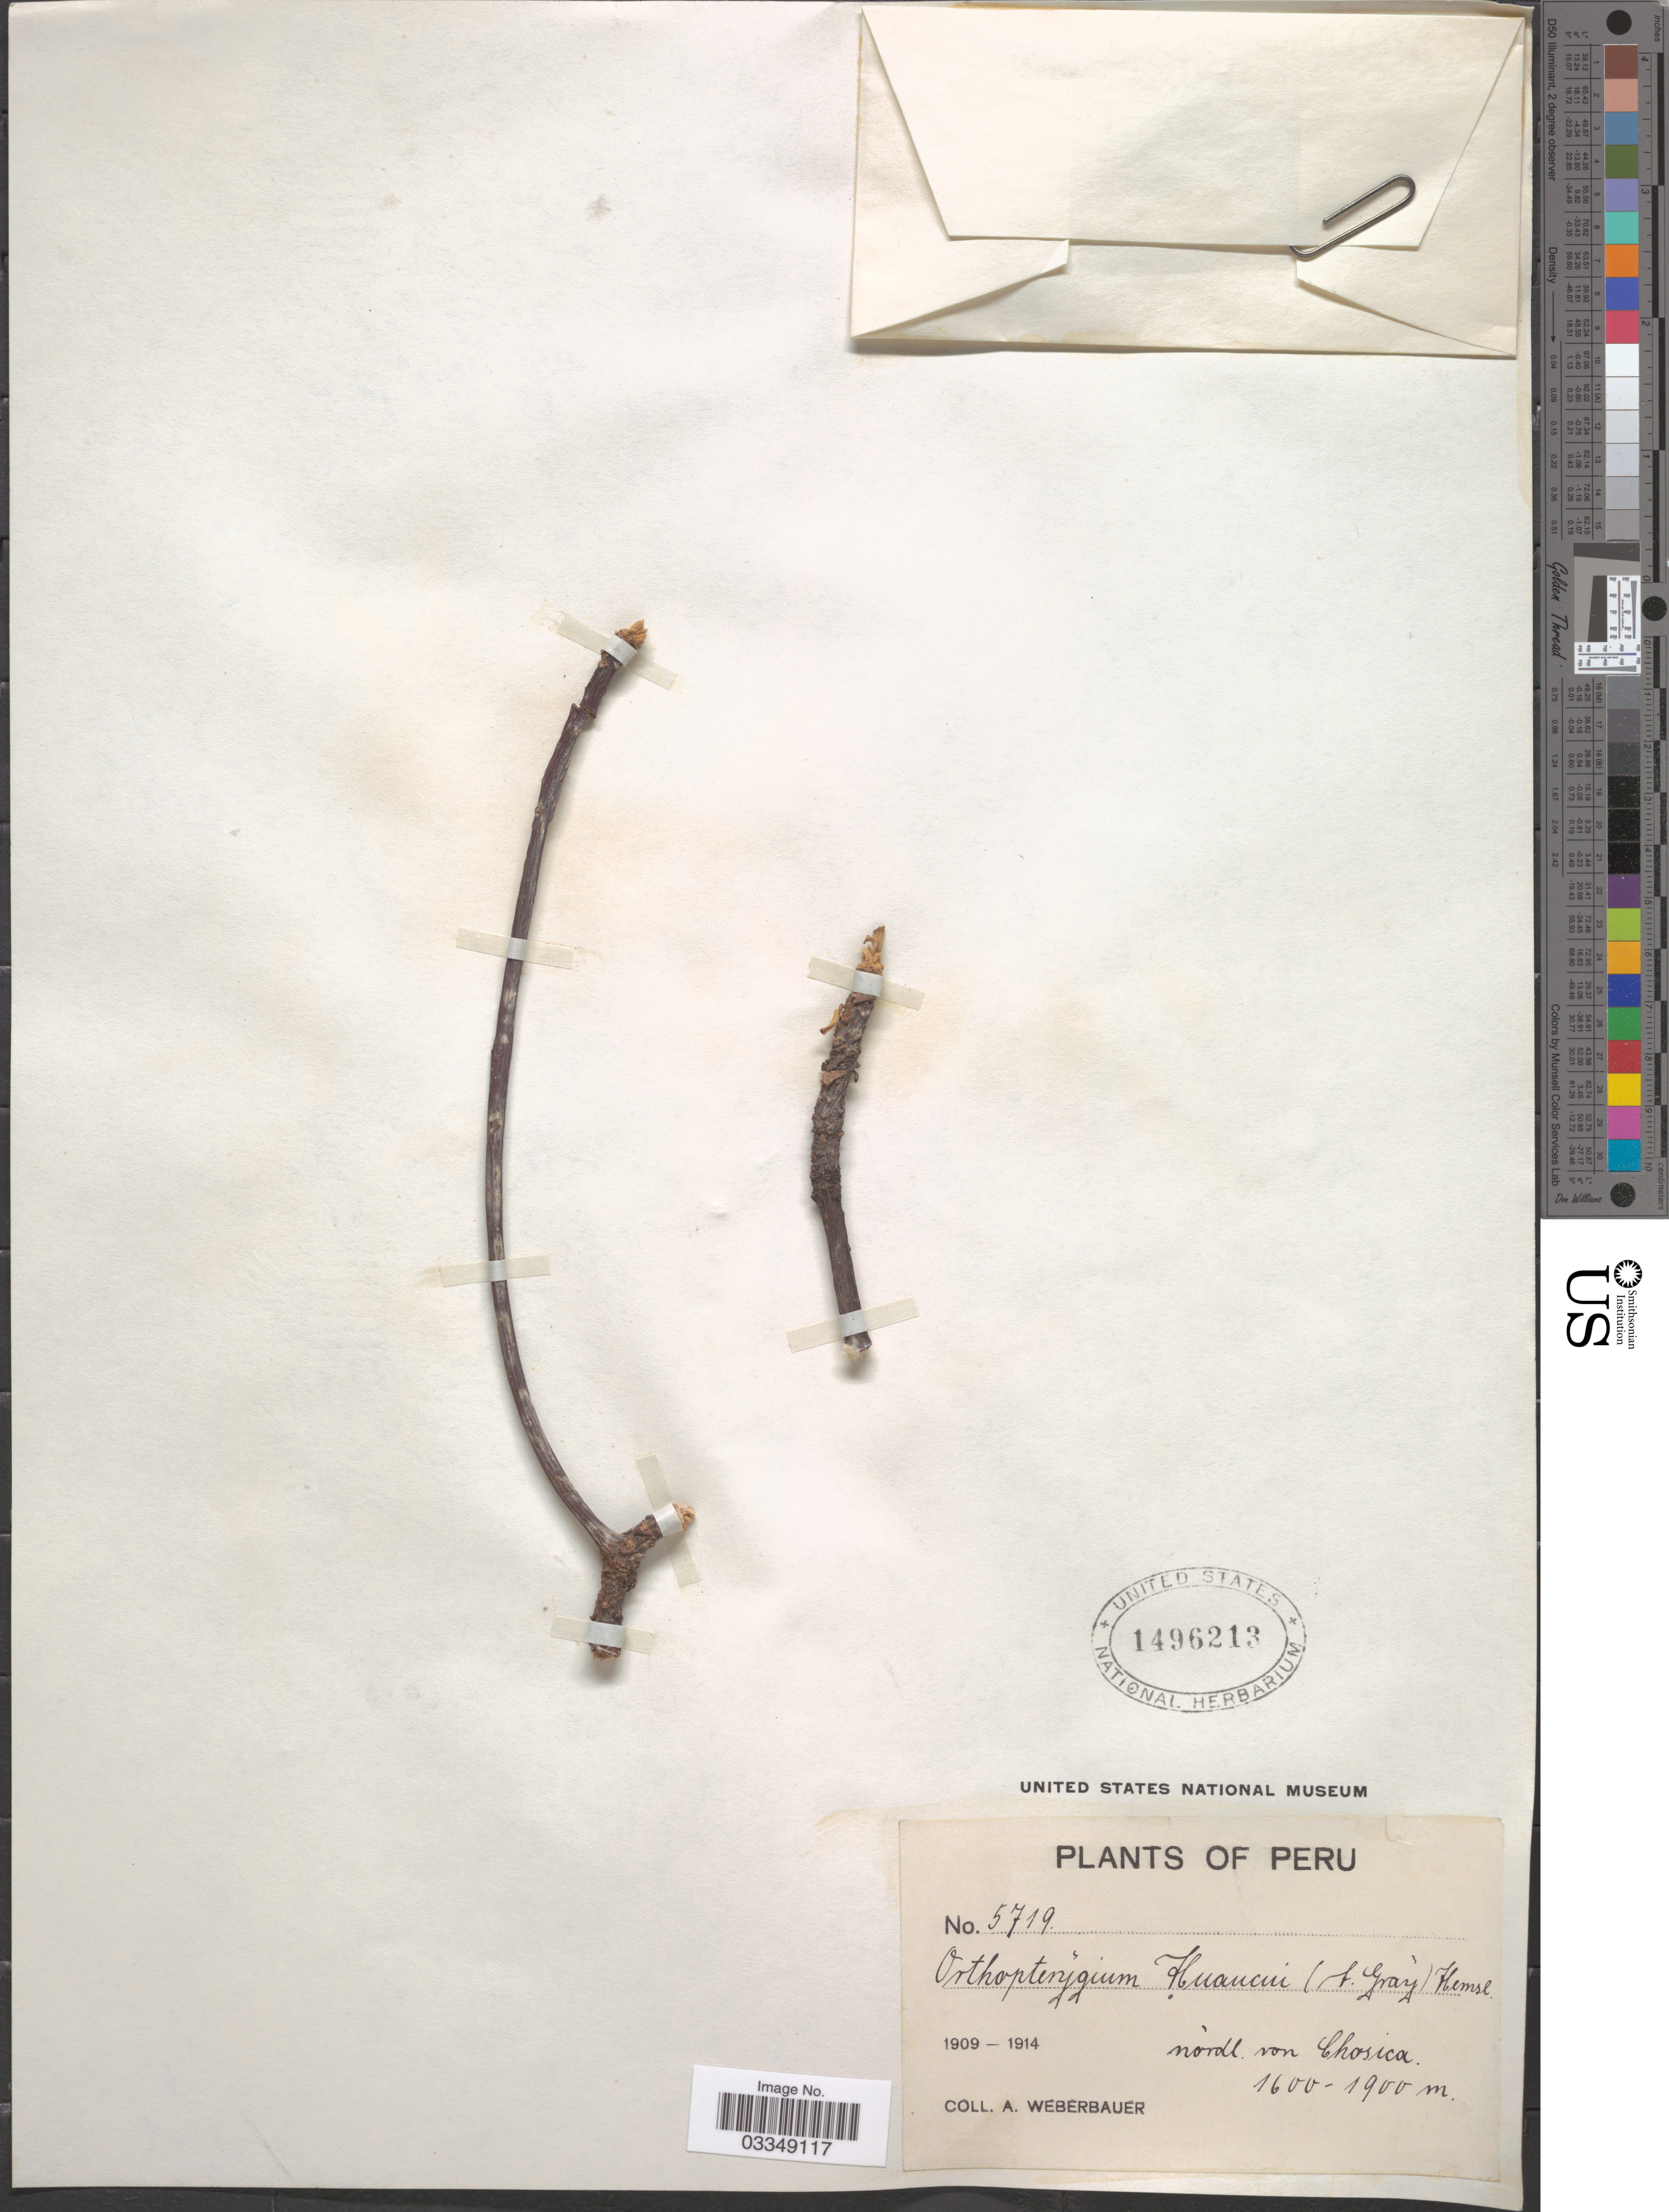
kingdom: Plantae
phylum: Tracheophyta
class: Magnoliopsida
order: Sapindales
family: Anacardiaceae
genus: Orthopterygium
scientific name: Orthopterygium huaucui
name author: (A. Gray) Hemsl.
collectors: A. Weberbauer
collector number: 5719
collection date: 1909/1914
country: Peru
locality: Nordl. von Chosica.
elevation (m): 1600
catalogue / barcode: US 1496213